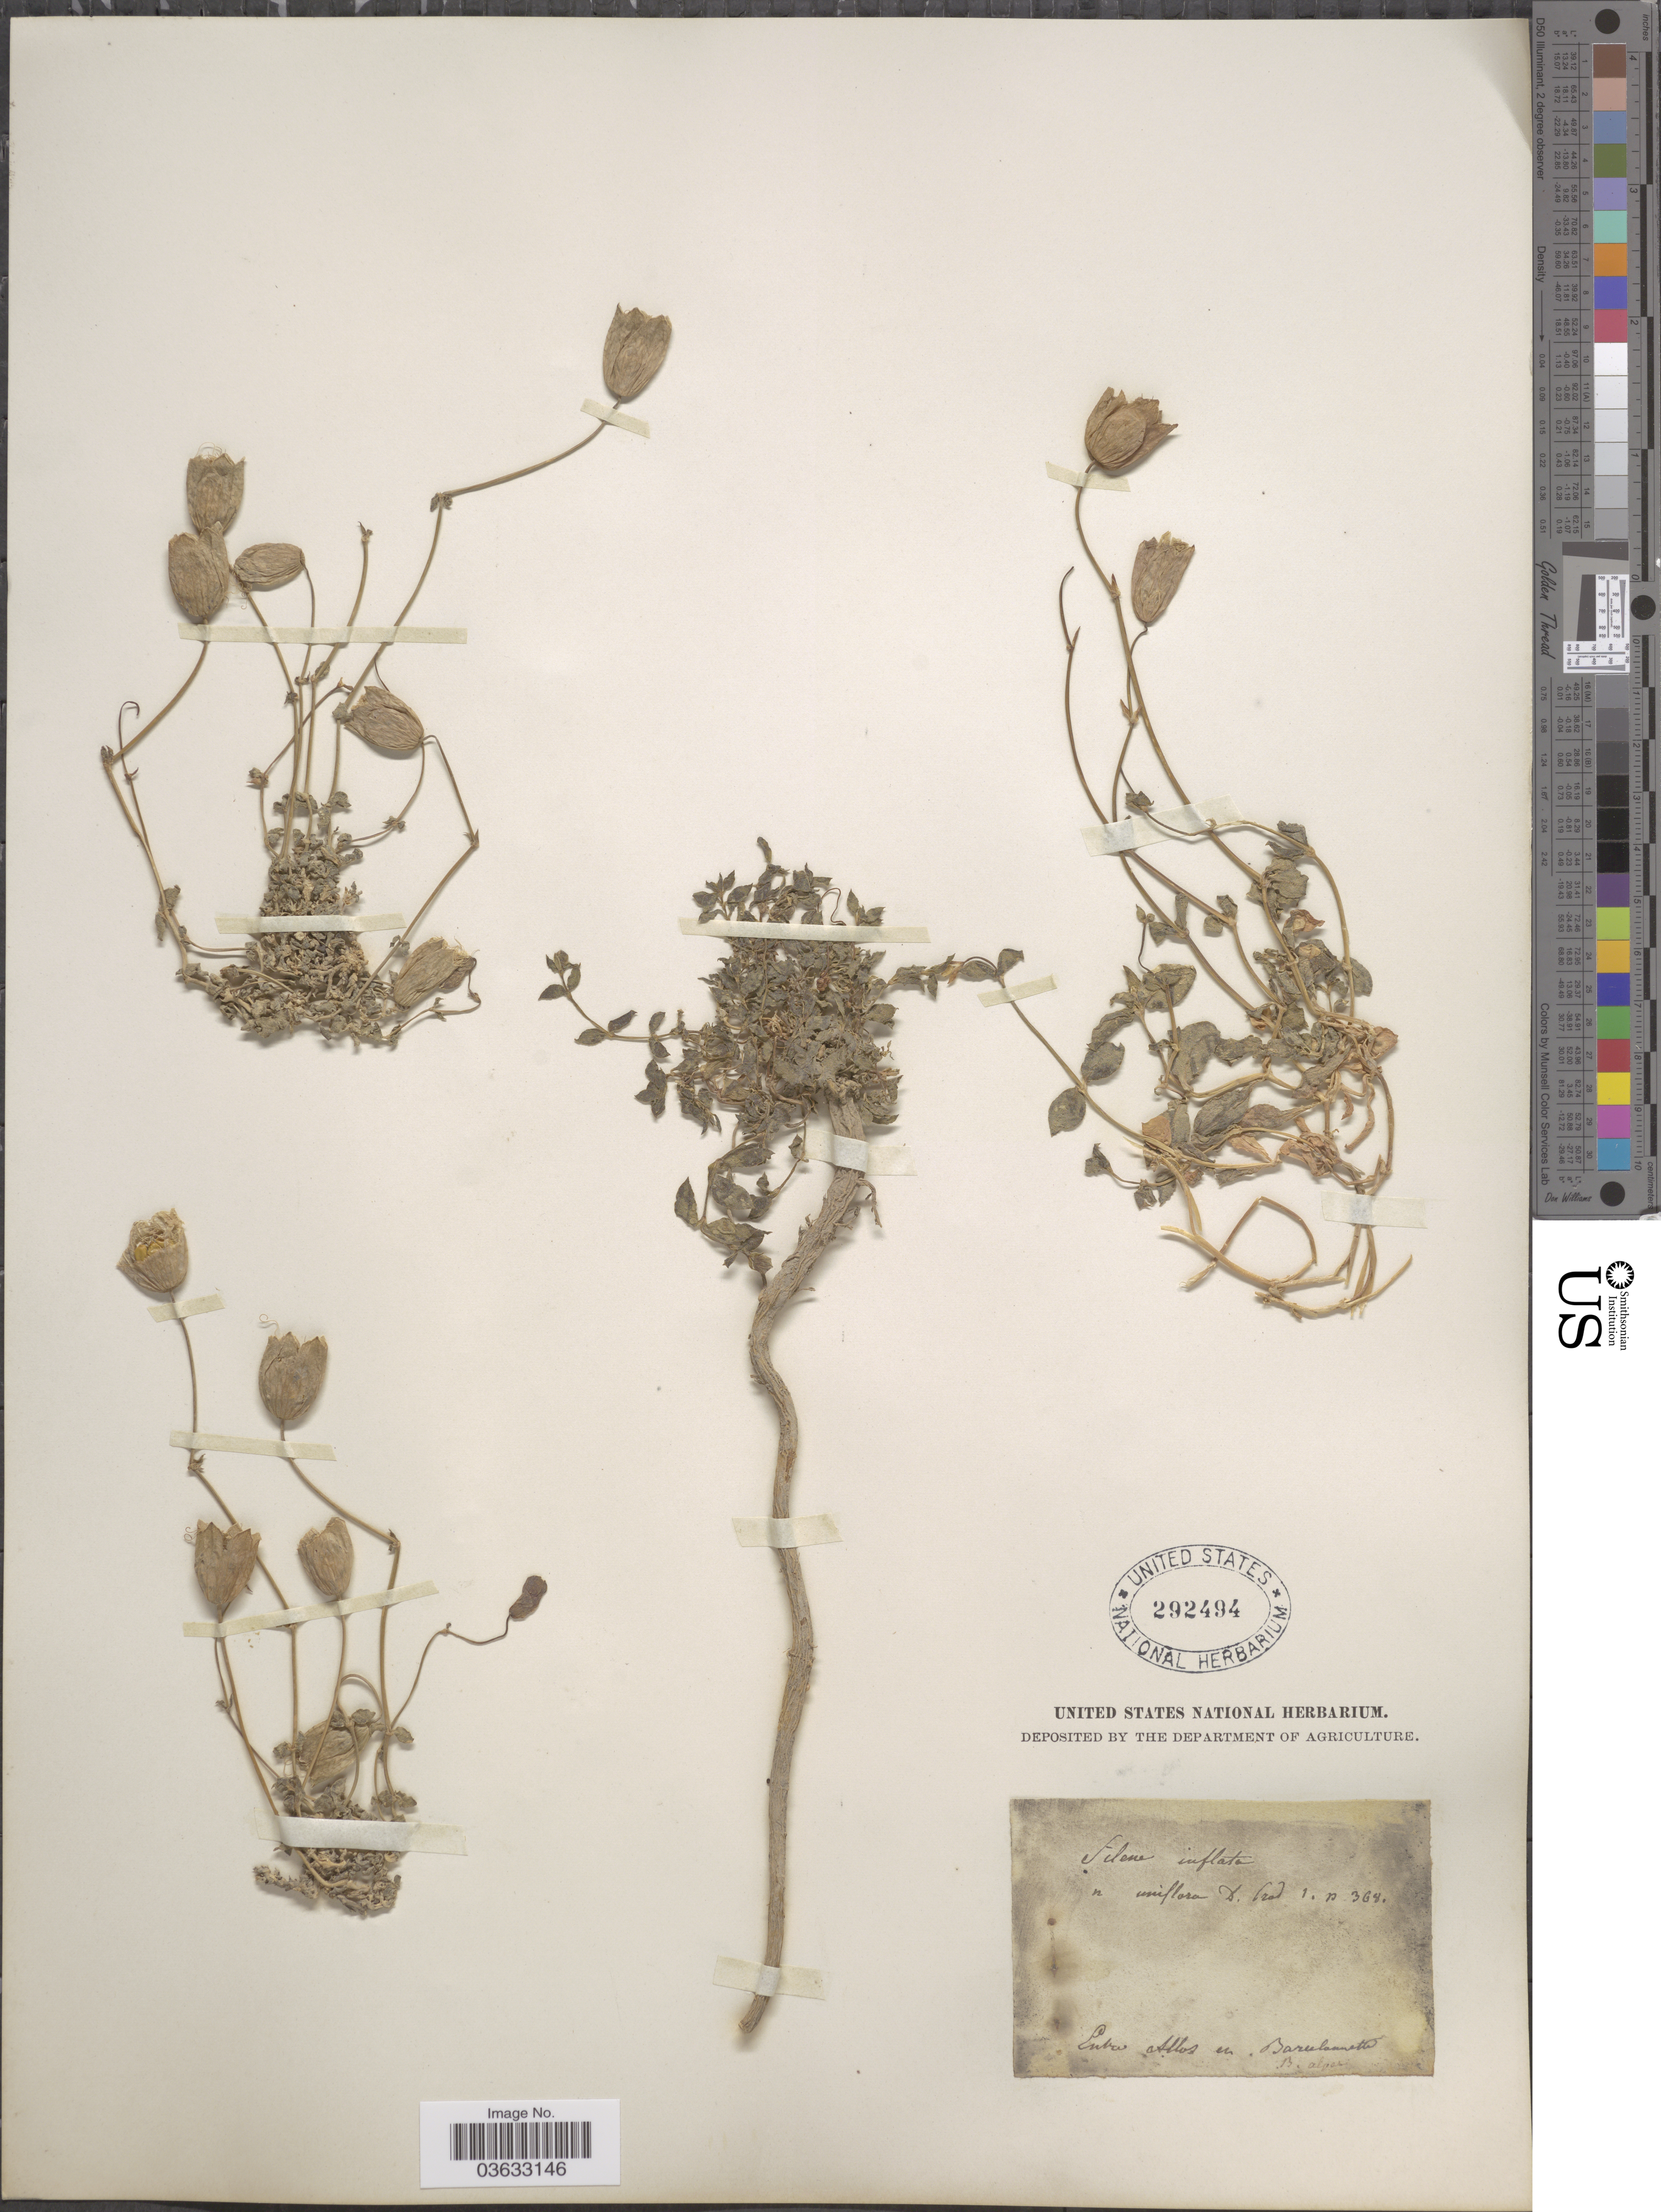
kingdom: Plantae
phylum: Tracheophyta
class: Magnoliopsida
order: Caryophyllales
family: Caryophyllaceae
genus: Silene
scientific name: Silene inflata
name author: Sm.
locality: Entra atllos en Barulannetta. [interpreted] B. alpes. [unsure placement]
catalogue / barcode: US 292494